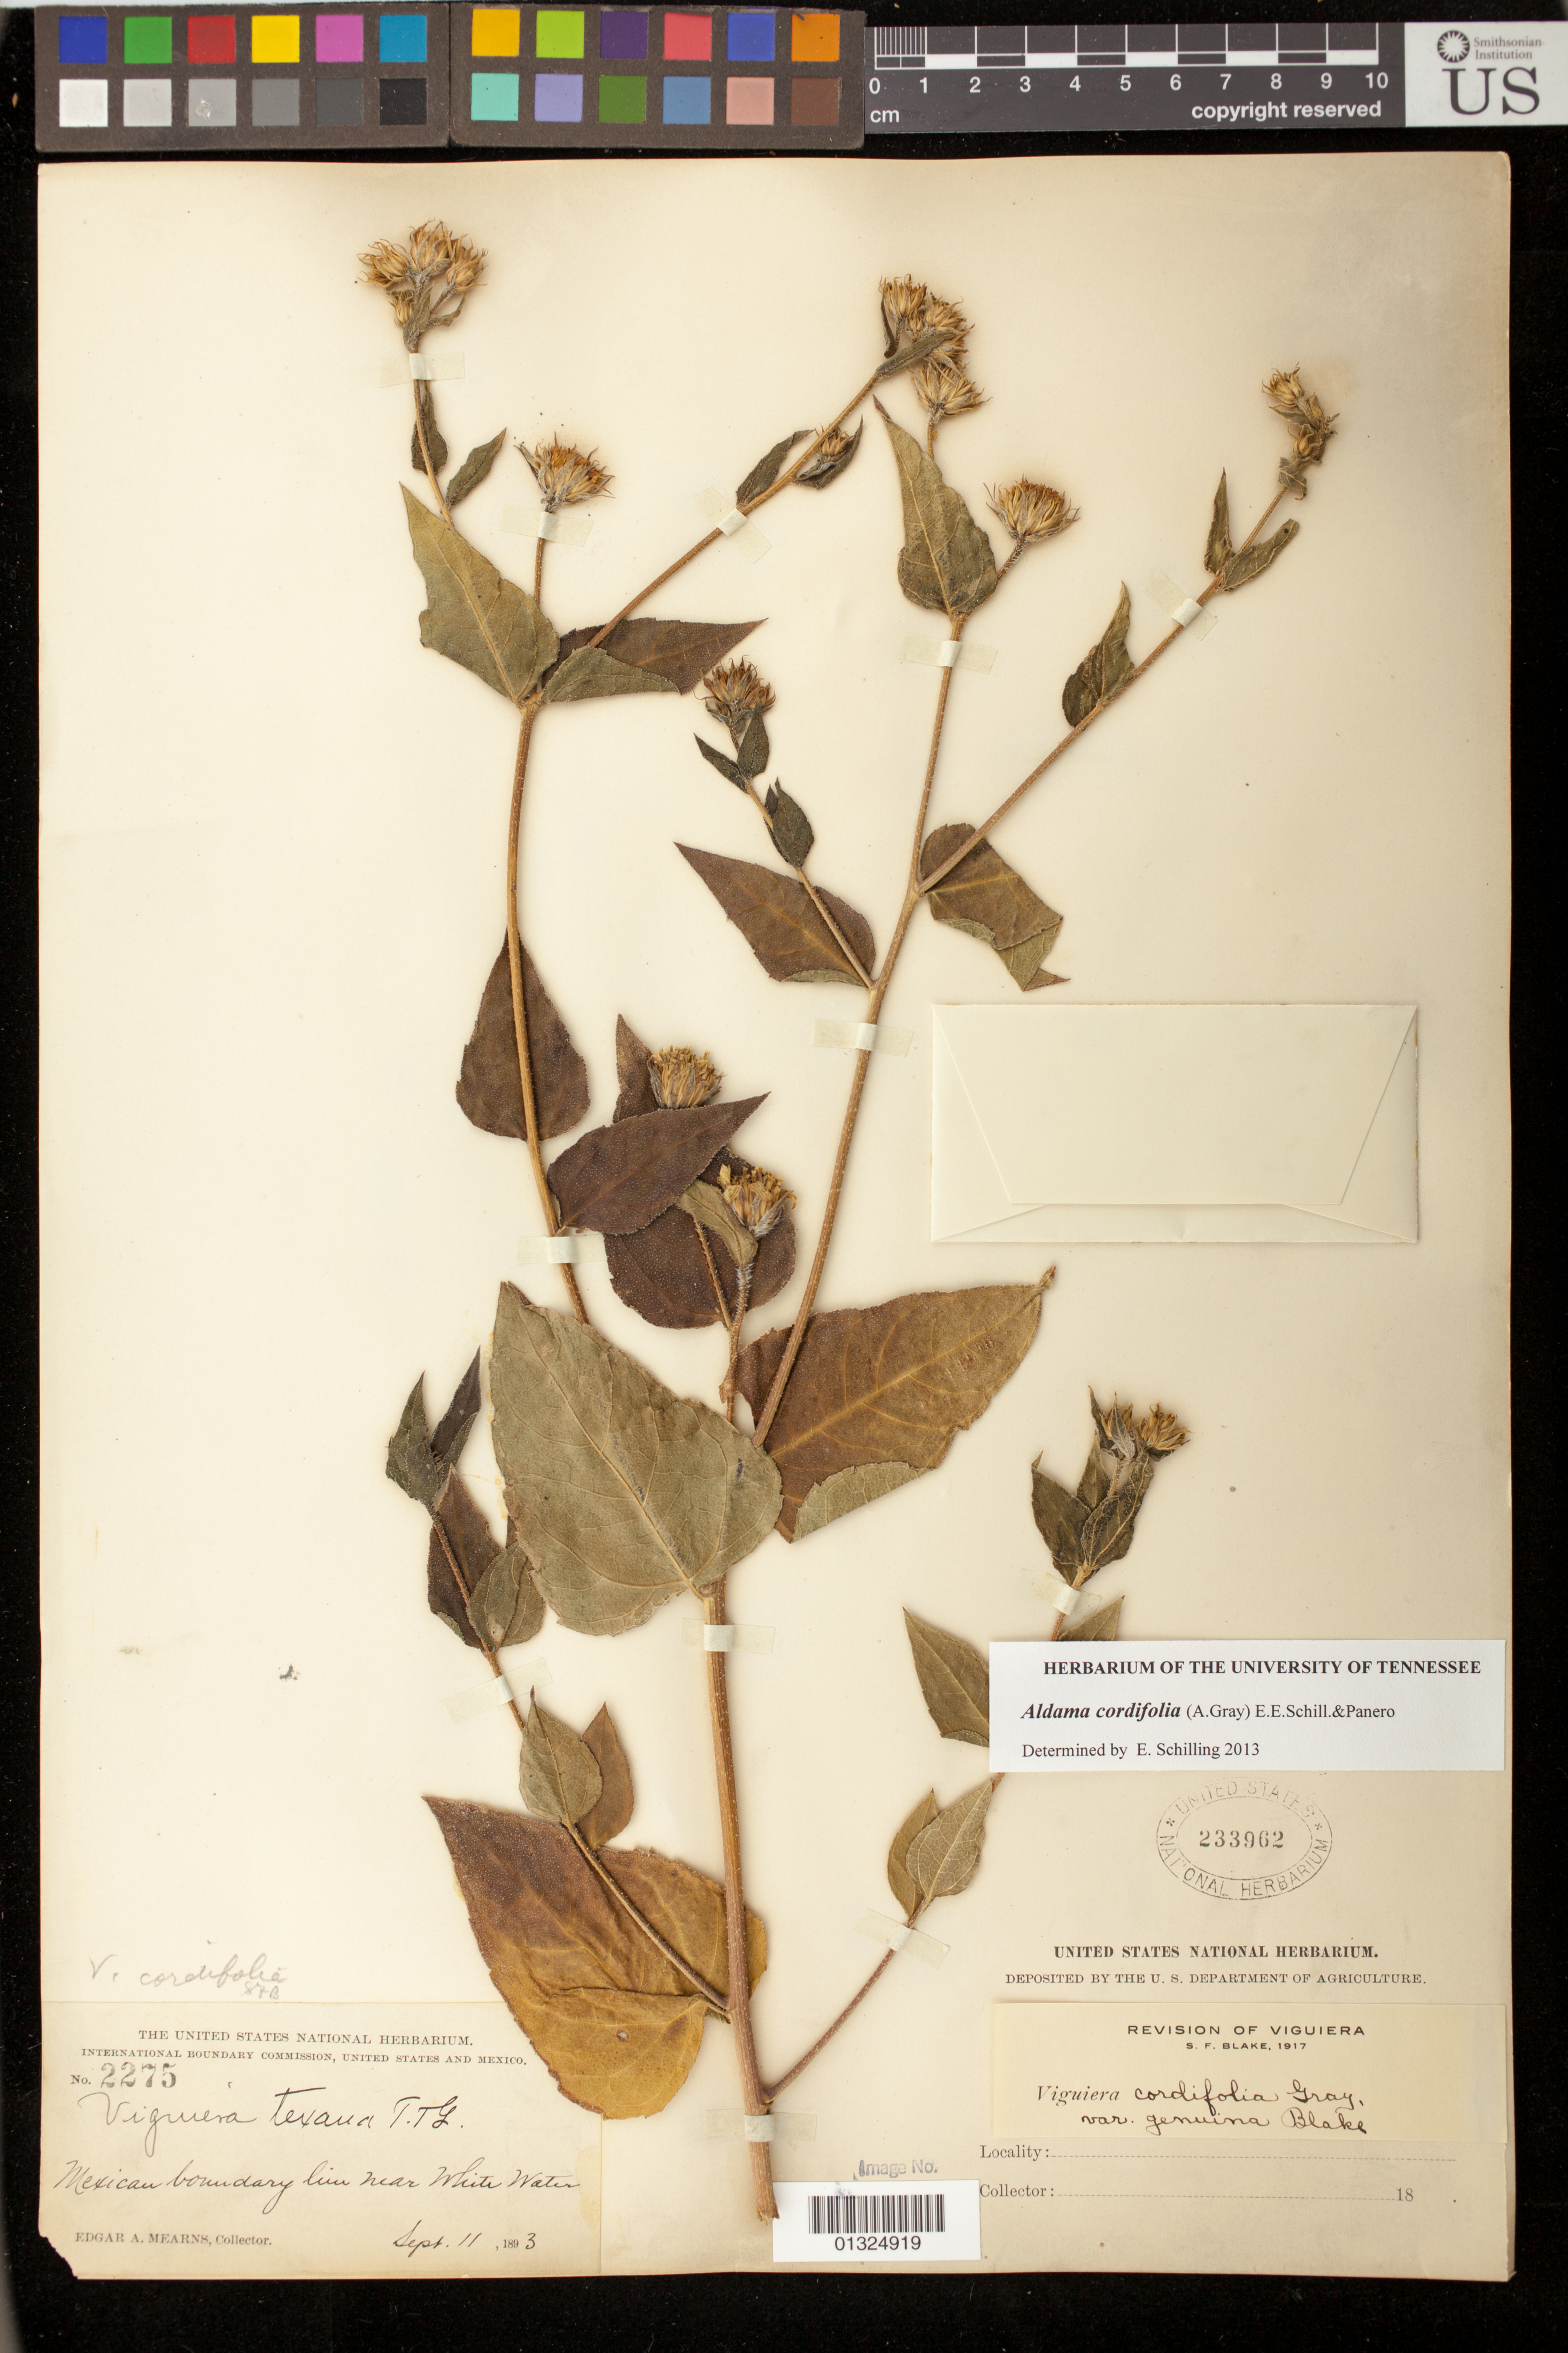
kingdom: Plantae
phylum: Tracheophyta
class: Magnoliopsida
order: Asterales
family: Asteraceae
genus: Aldama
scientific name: Aldama cordifolia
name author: (A. Gray) E.E. Schill. & Panero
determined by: Schilling, E. E.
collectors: E. A. Mearns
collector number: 2275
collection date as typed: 11 Sep 1893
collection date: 1893-09-11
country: Mexico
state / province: Chihuahua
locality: Mexican boundary line near White Water, Chihuahua.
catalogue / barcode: US 233962